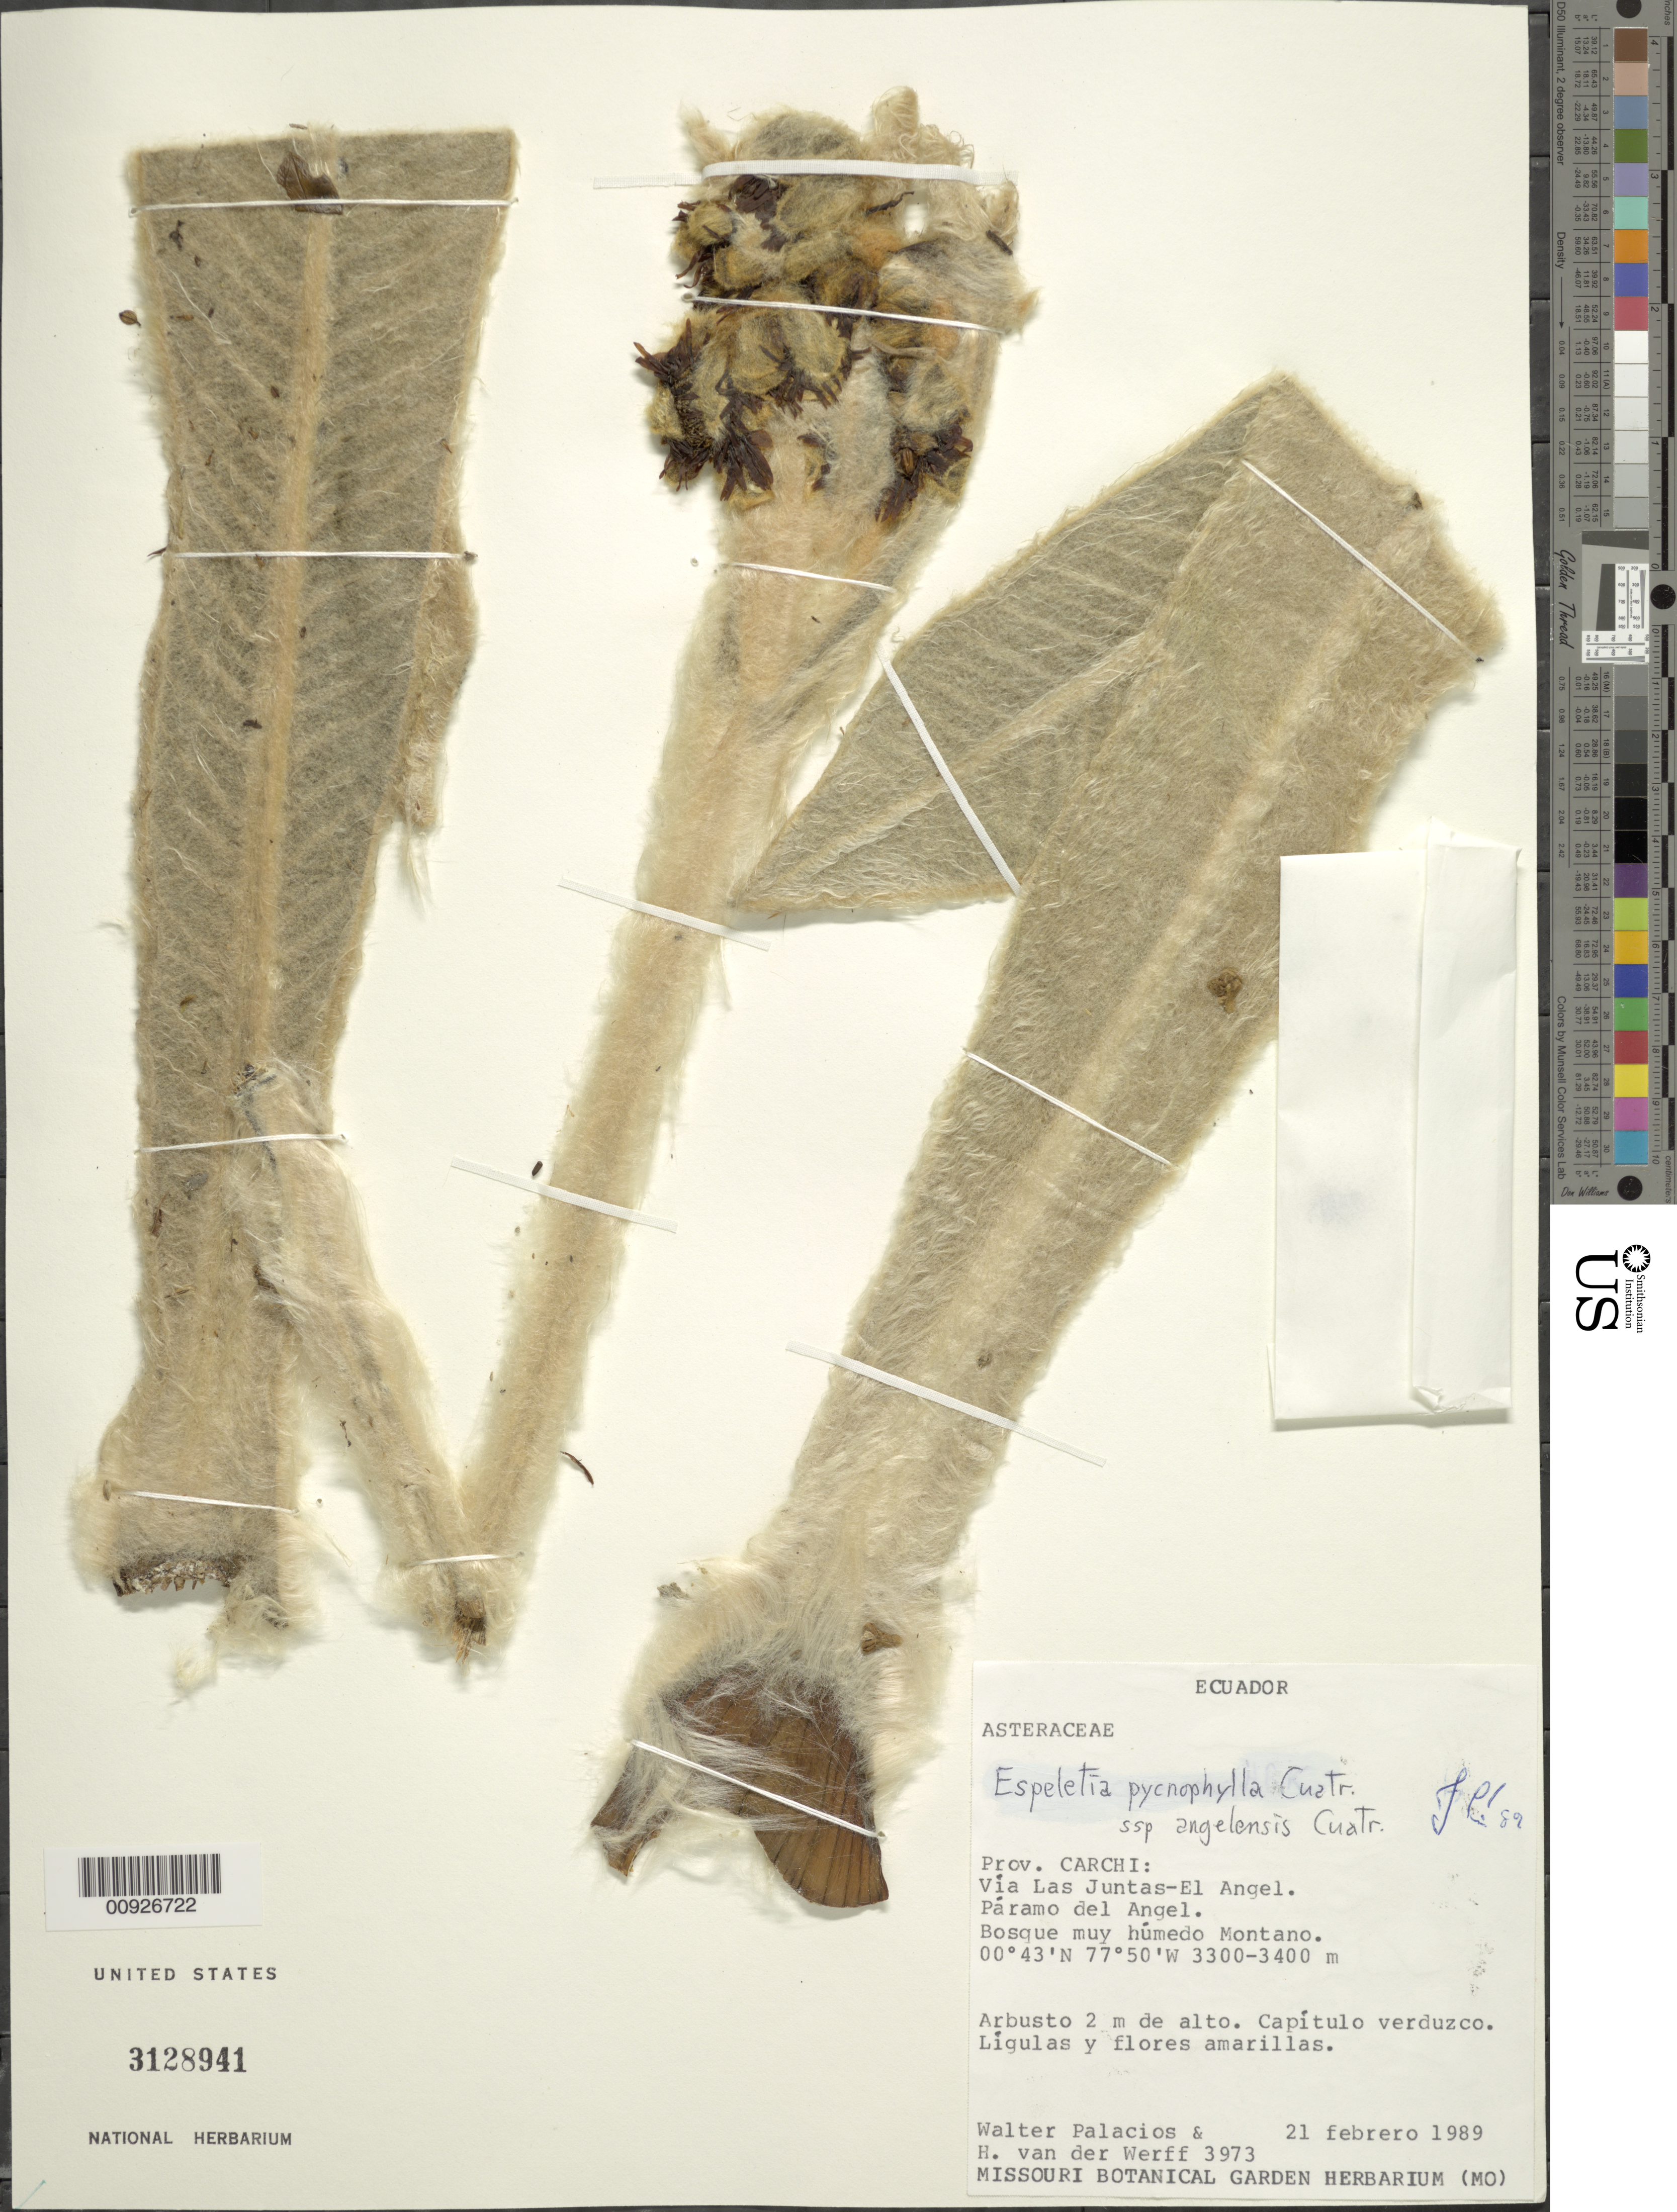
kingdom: Plantae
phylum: Tracheophyta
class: Magnoliopsida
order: Asterales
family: Asteraceae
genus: Espeletia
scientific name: Espeletia pycnophylla subsp. angelensis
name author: Cuatrec.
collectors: W. Palacios & H. van der Werff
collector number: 3973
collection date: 1989-02-21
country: Ecuador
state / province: Carchi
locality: Páramo del Ángel. Vía Las Juntas-El Ángel.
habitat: Bosque muy Húmedo Montano.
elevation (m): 3300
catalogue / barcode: US 3128941